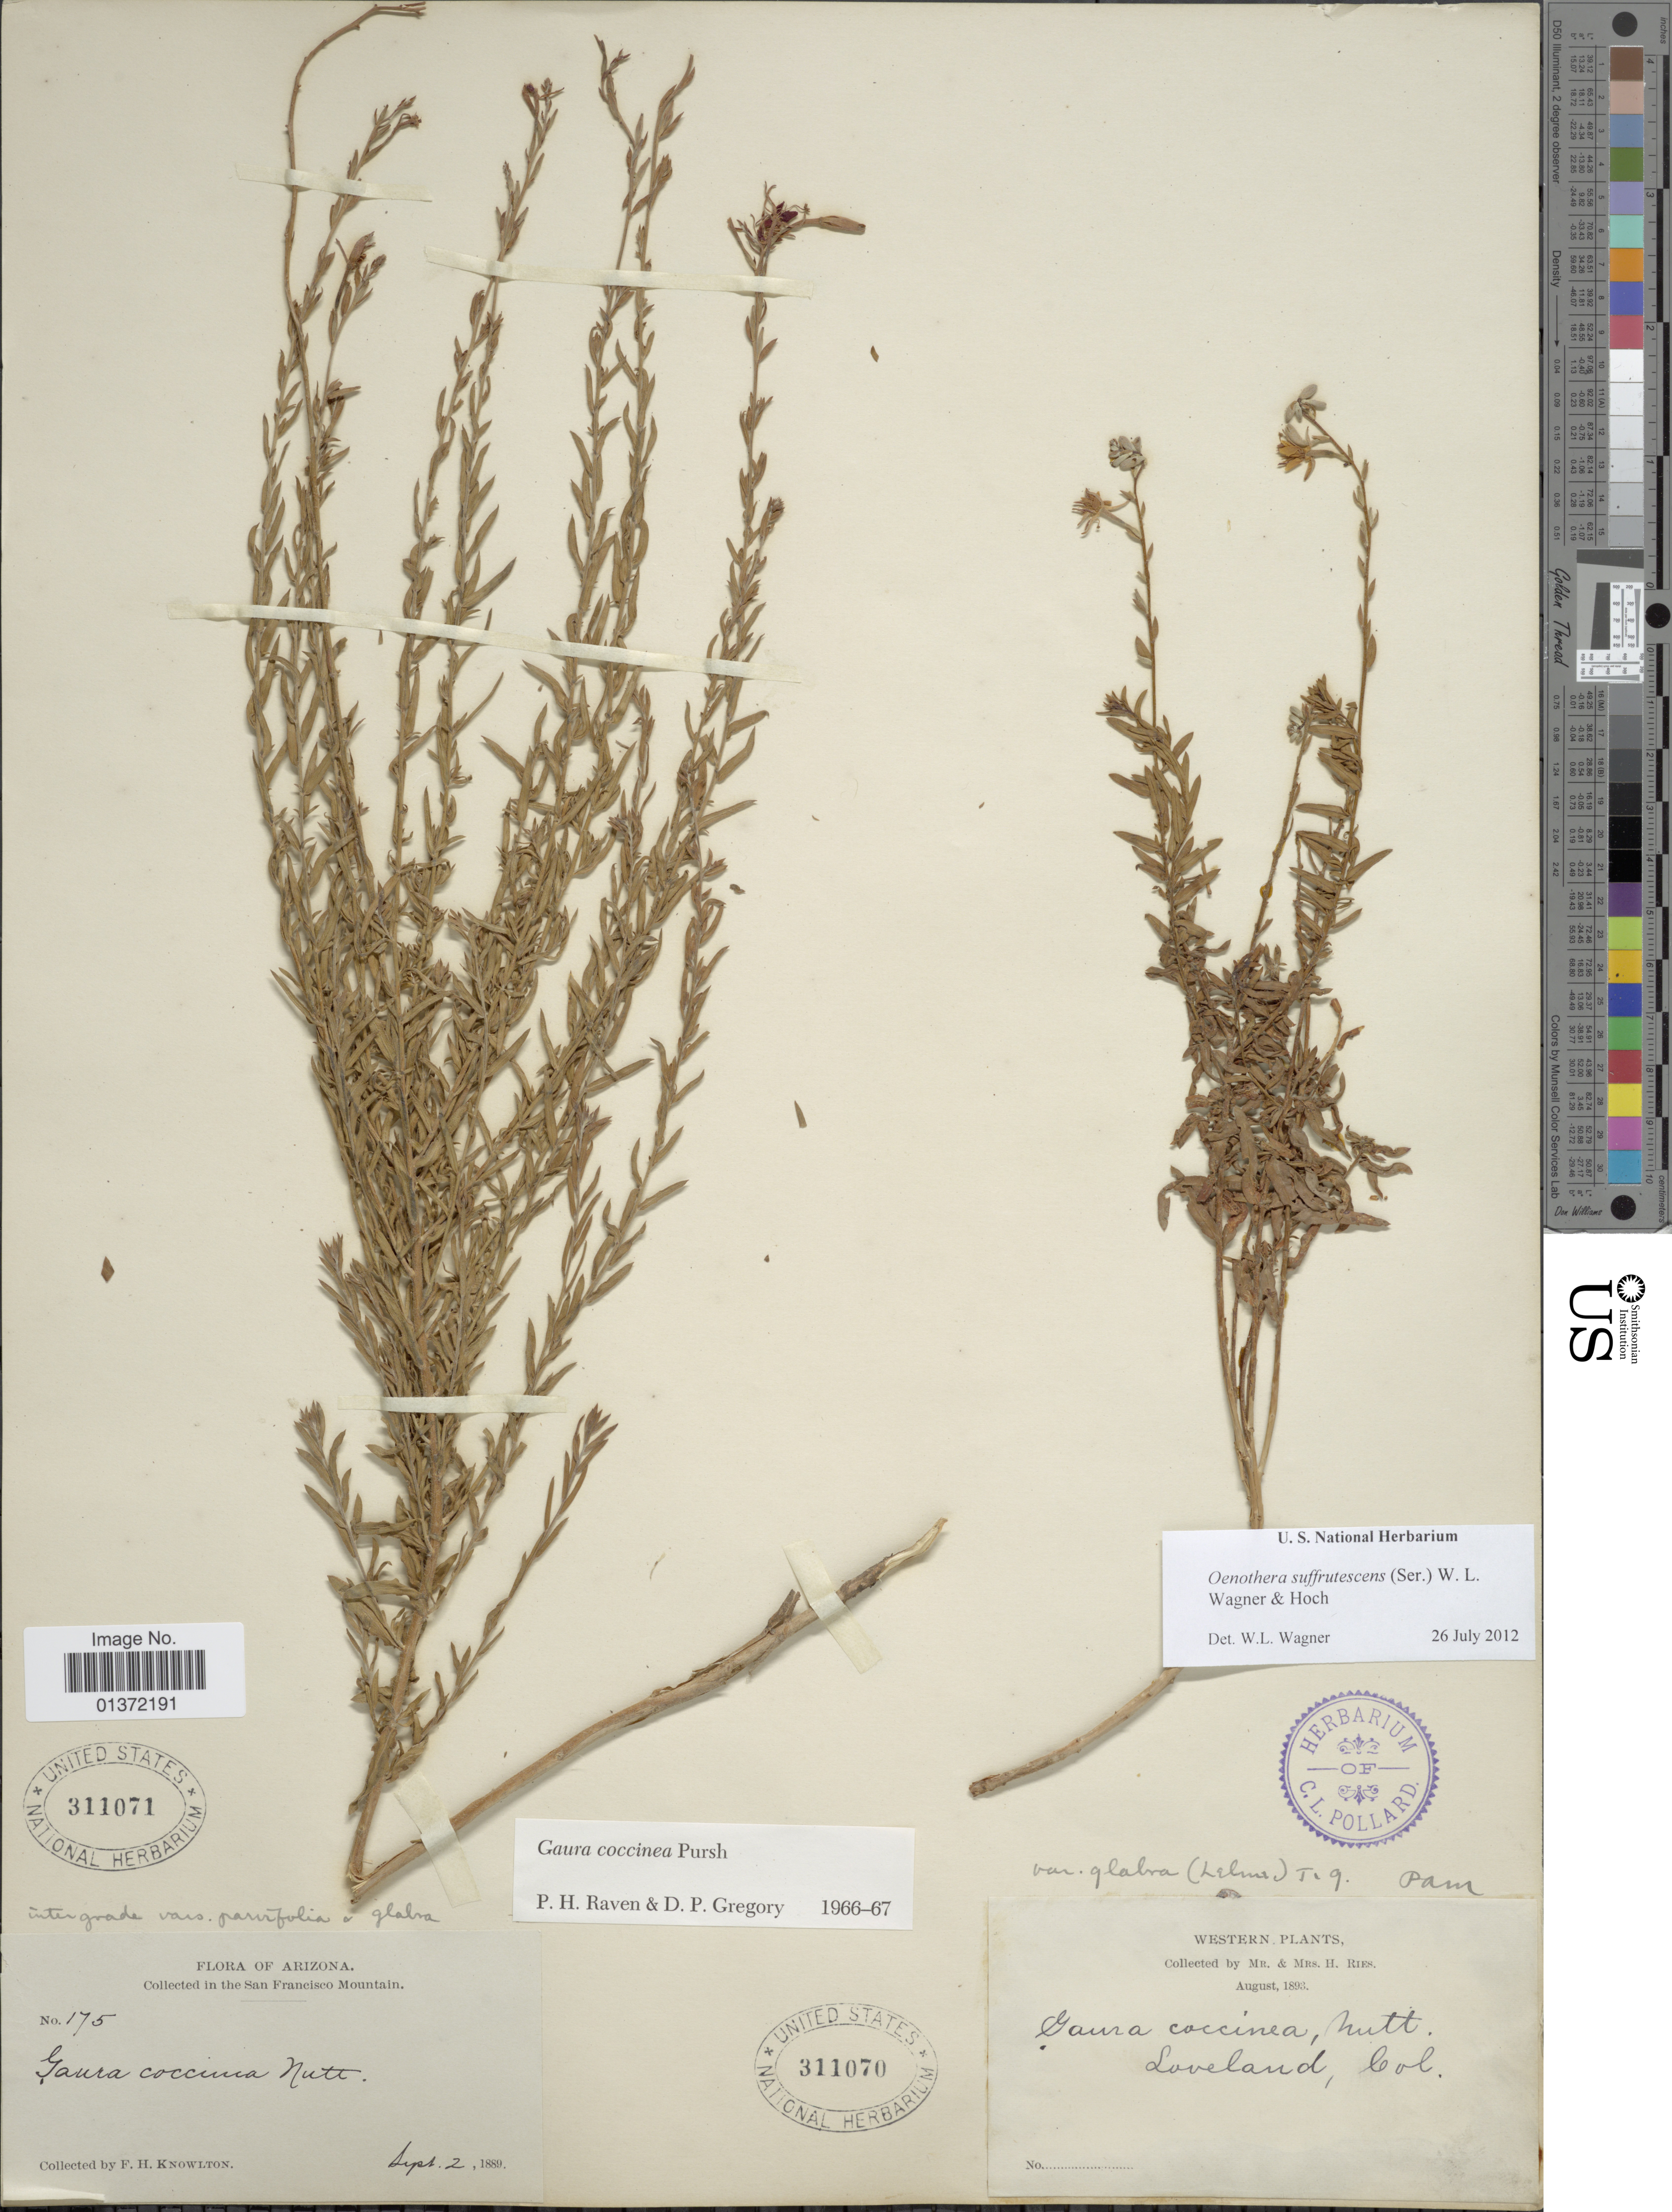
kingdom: Plantae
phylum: Tracheophyta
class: Magnoliopsida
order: Myrtales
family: Onagraceae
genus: Oenothera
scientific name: Oenothera suffrutescens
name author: (Ser.) W.L. Wagner & Hoch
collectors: H. Ries & H. Ries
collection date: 1893-08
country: United States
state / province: Colorado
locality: Western plants, Loveland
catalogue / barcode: US 311070